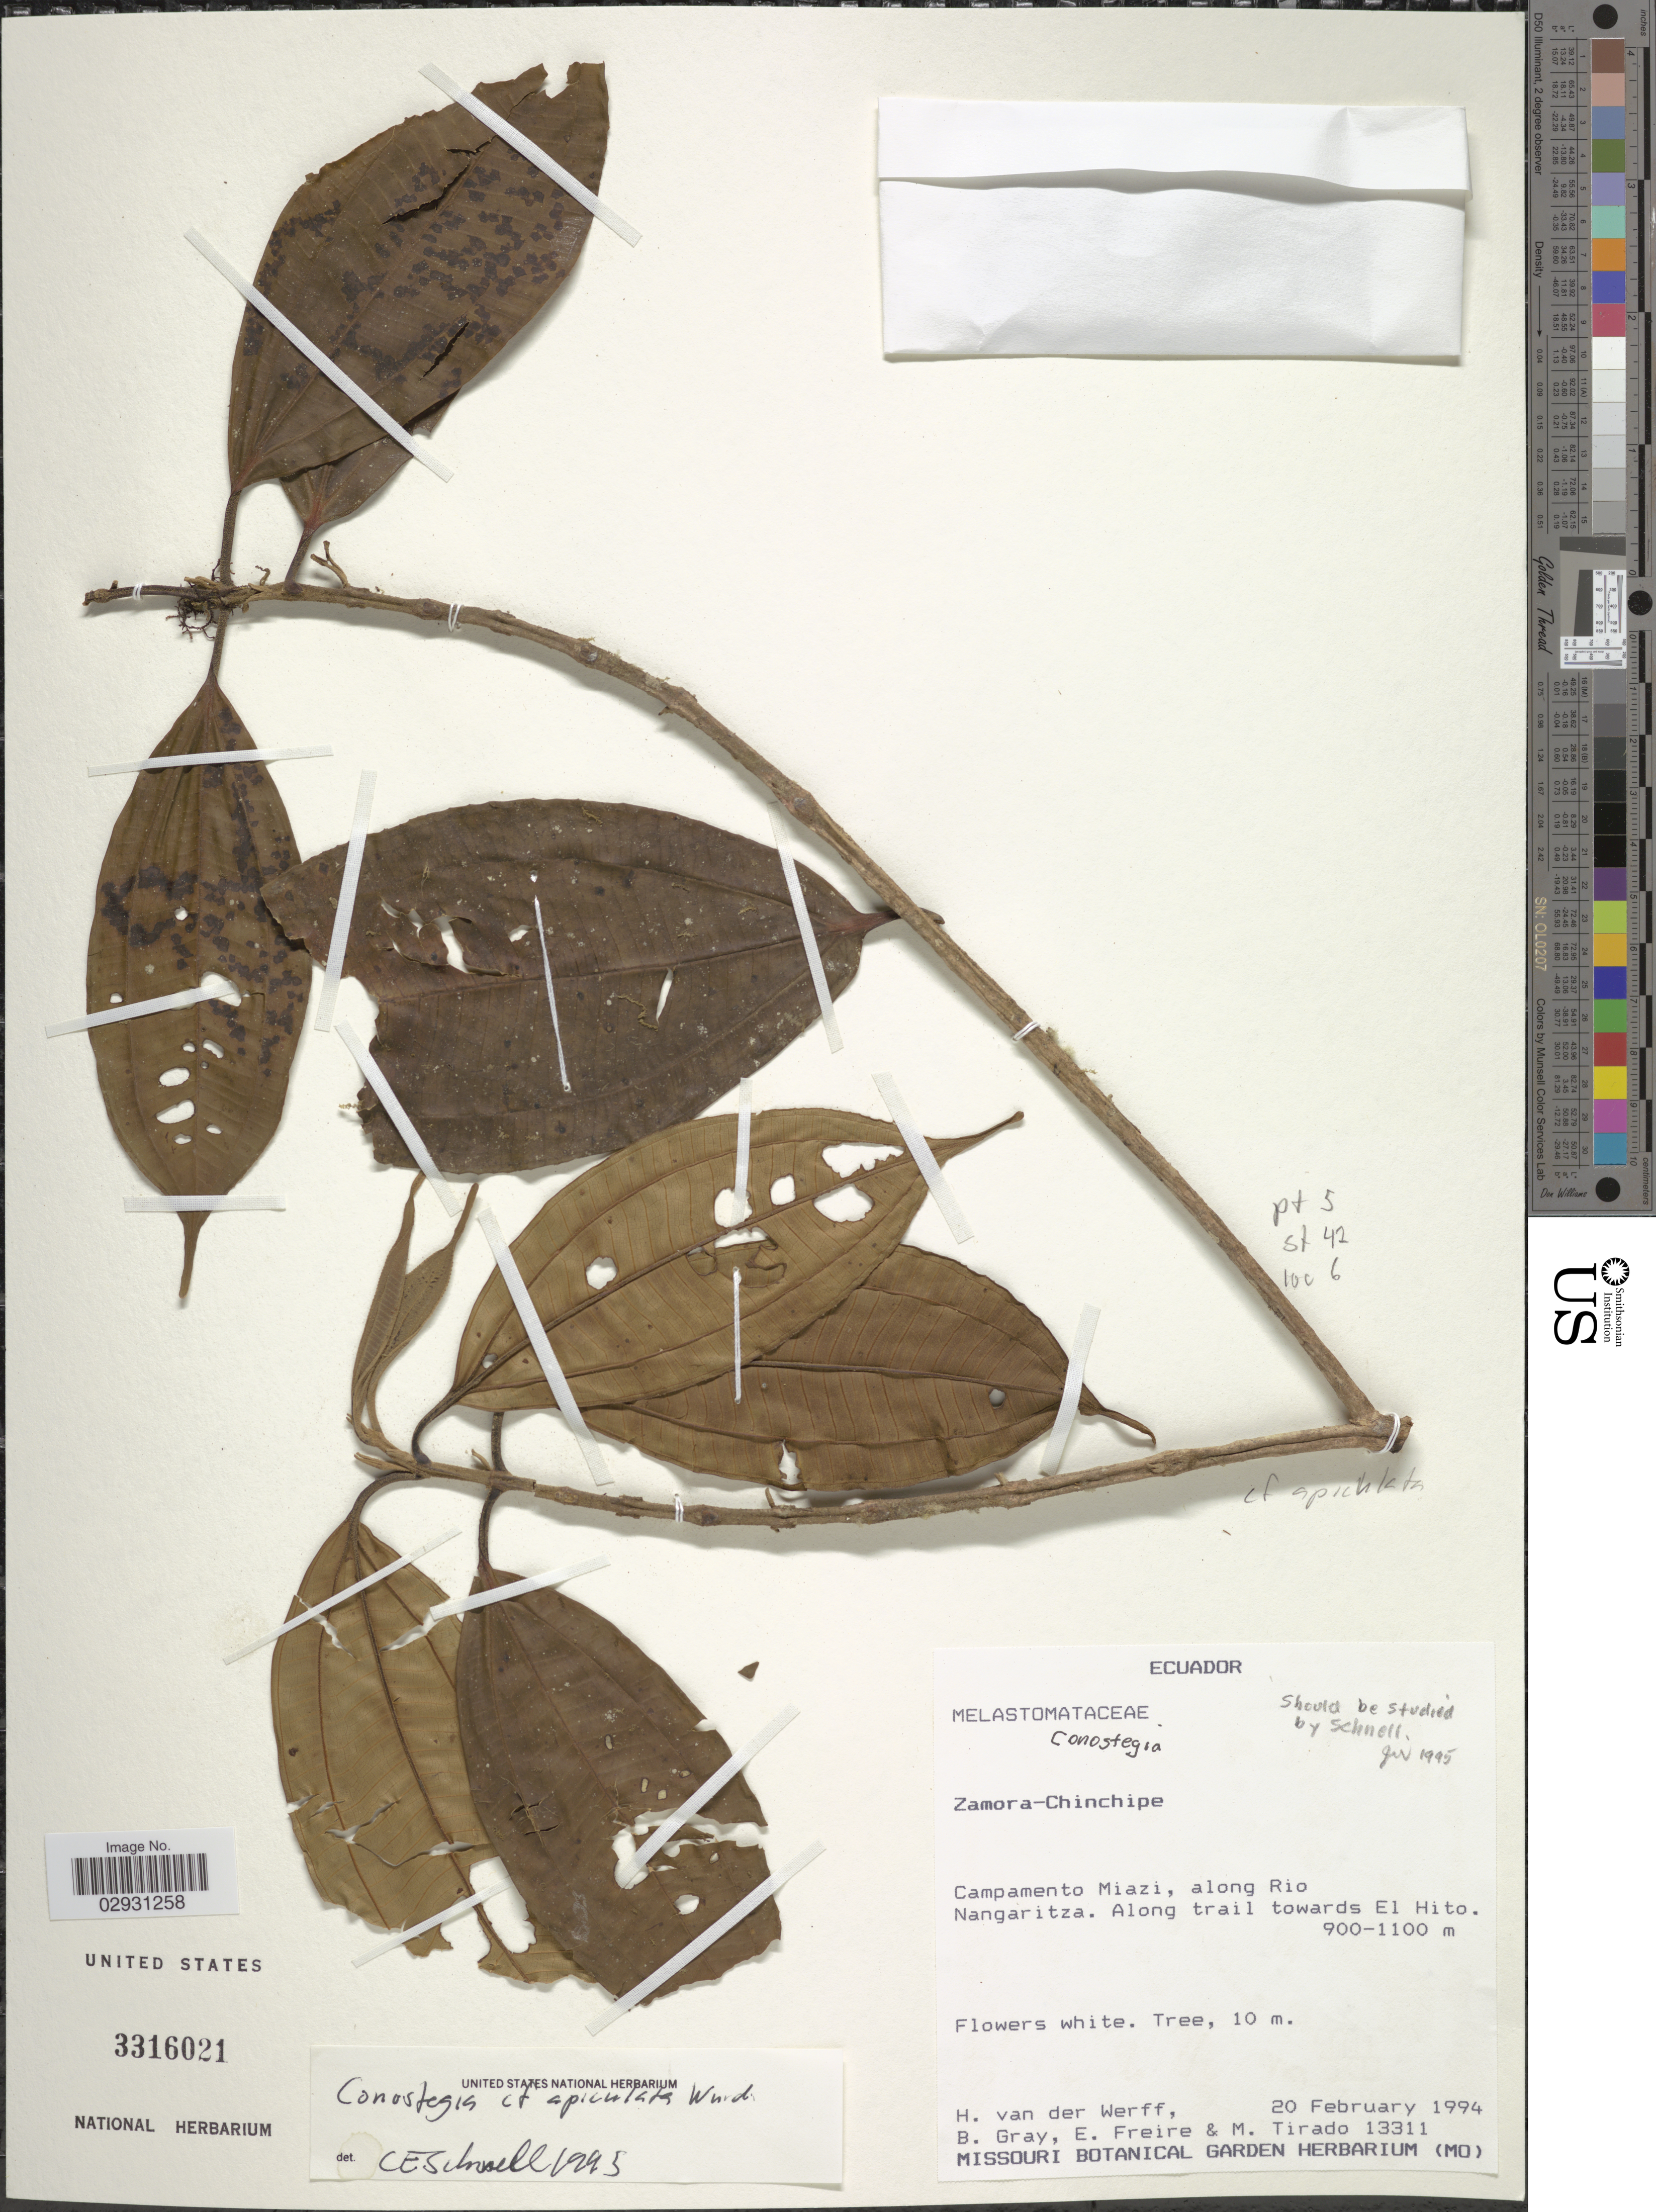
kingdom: Plantae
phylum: Tracheophyta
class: Magnoliopsida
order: Myrtales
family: Melastomataceae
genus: Conostegia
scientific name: Conostegia apiculata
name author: Wurdack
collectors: H. van der Werff, B. Gray, E. Freire & M. Tirado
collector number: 13311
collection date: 1994-02-20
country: Ecuador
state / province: Zamora-Chinchipe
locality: Campamento Miazi, along Rio Nangaritza. Along trail towards El Hito.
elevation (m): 900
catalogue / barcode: US 3316021